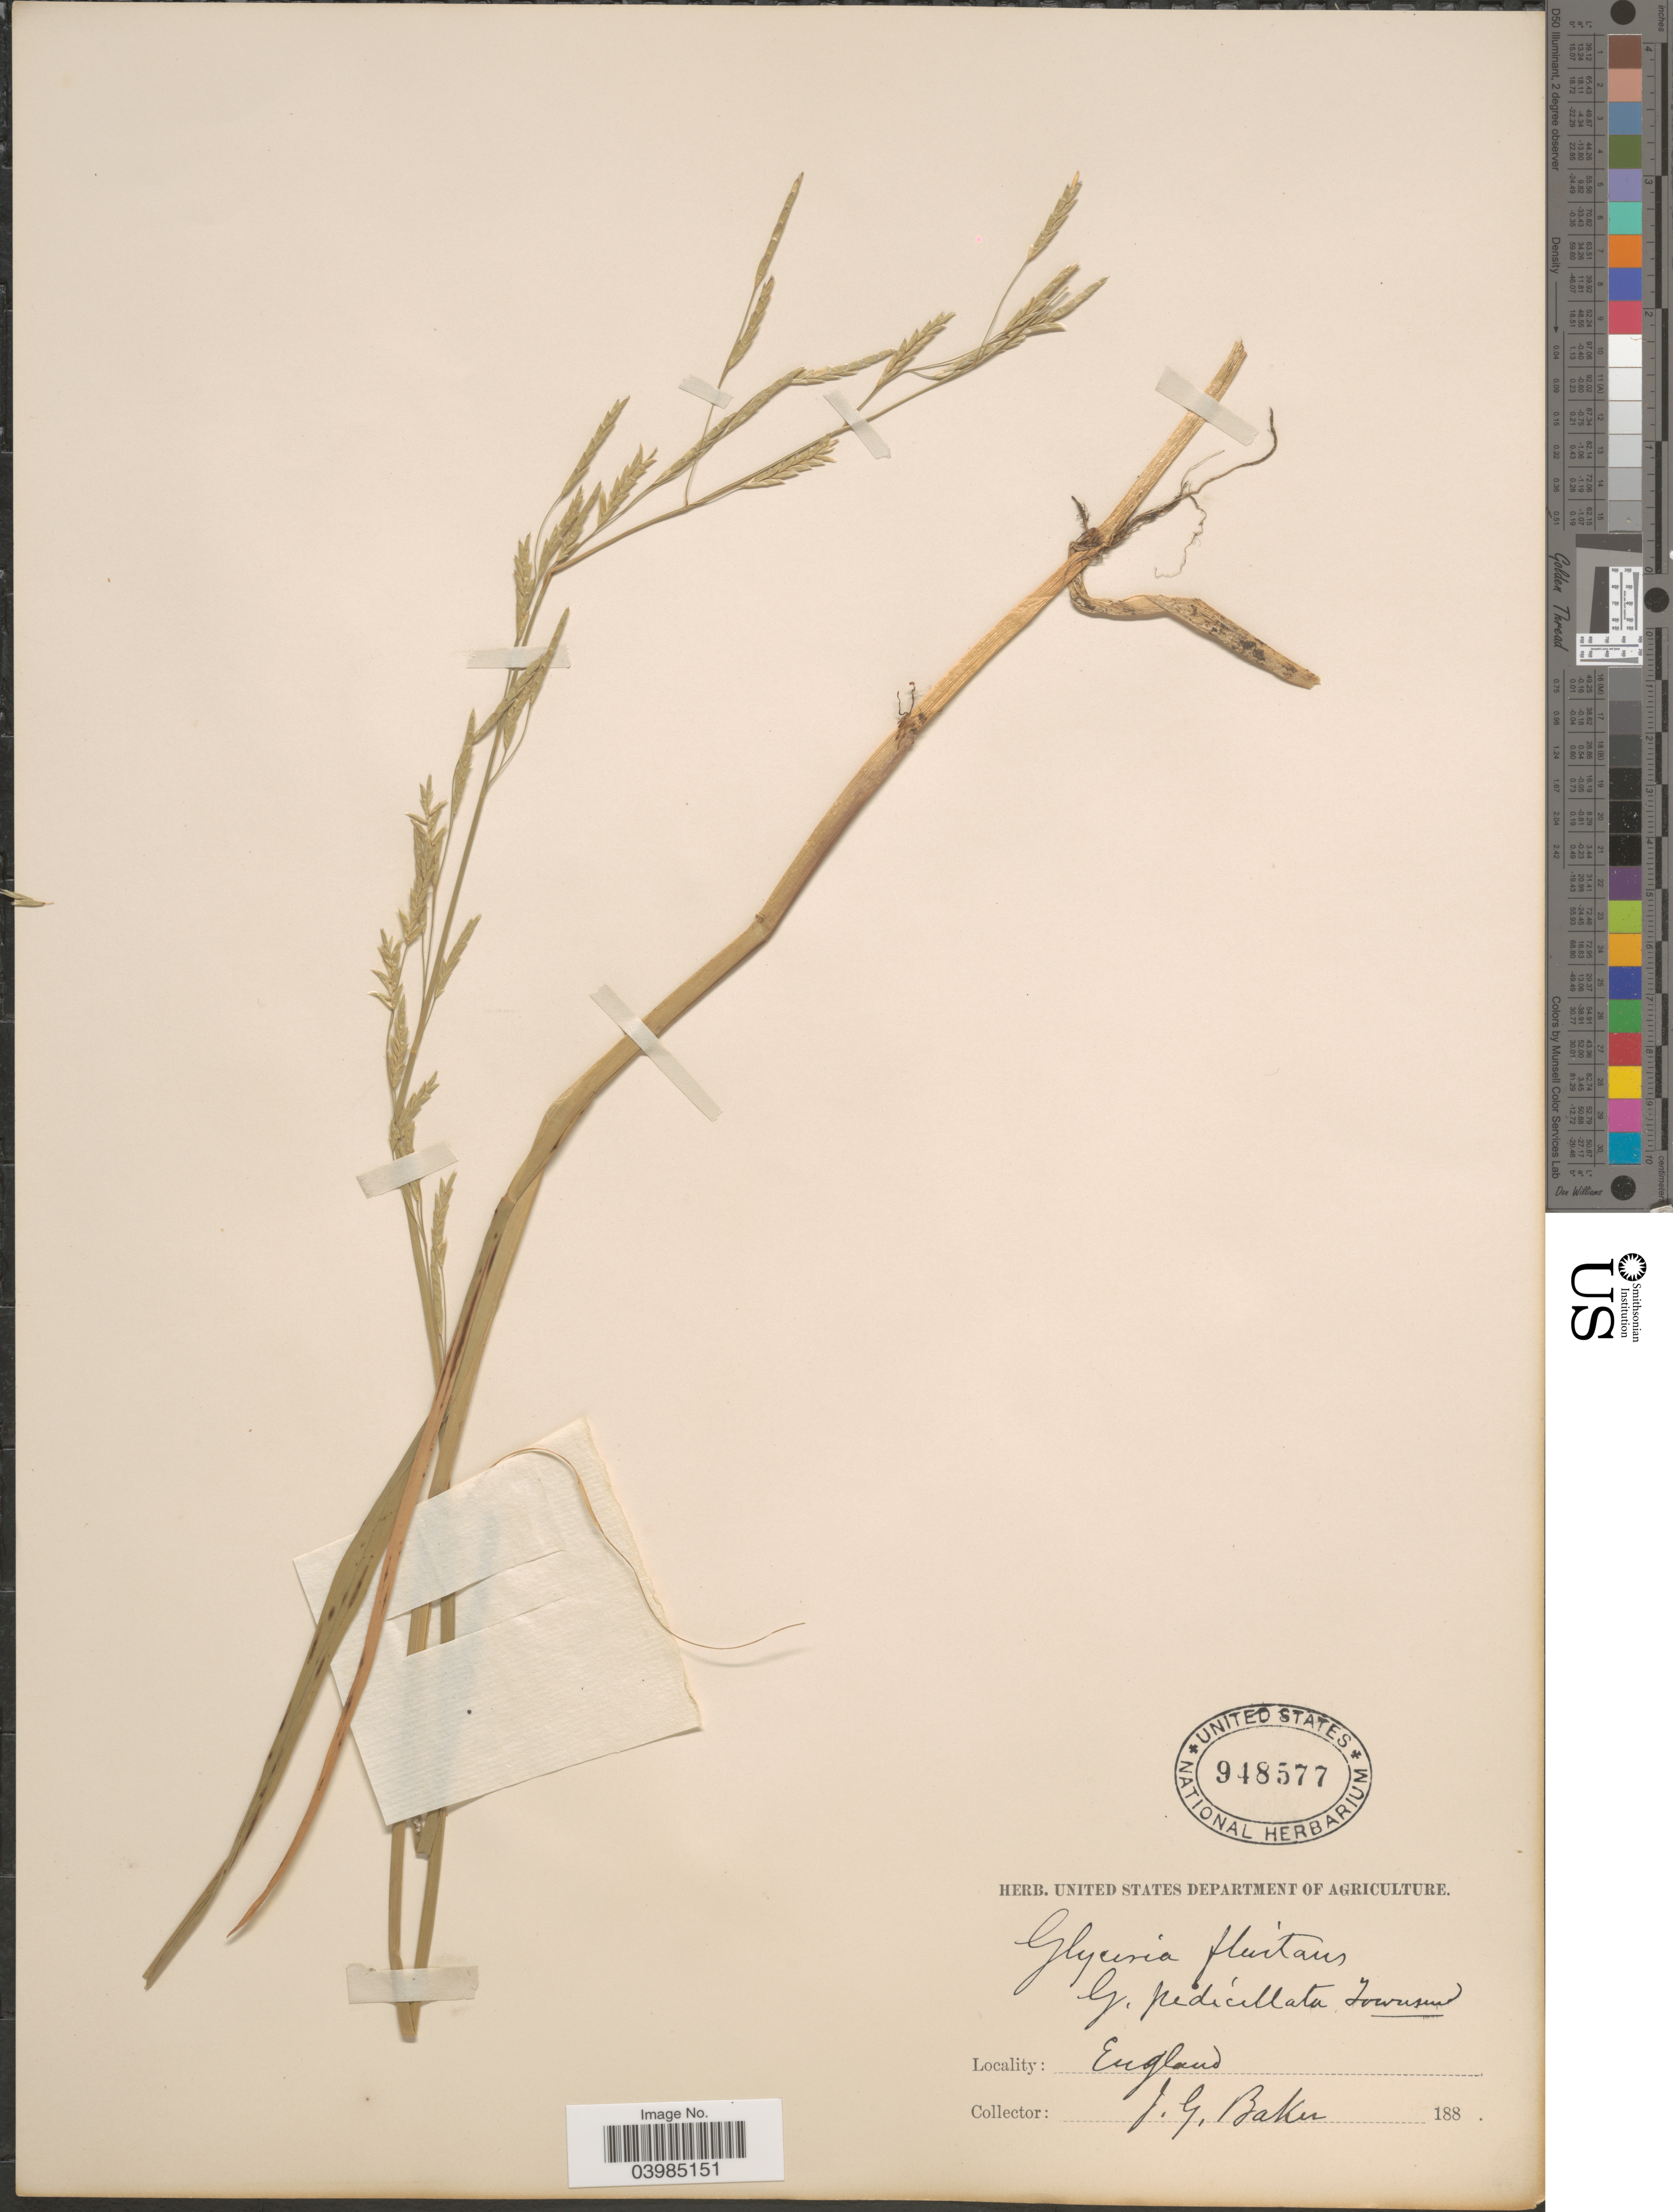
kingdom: Plantae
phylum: Tracheophyta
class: Liliopsida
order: Poales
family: Poaceae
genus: Glyceria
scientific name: Glyceria fluitans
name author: (L.) R. Br.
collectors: J. G. Baker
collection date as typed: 188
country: United Kingdom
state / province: England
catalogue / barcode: US 948577